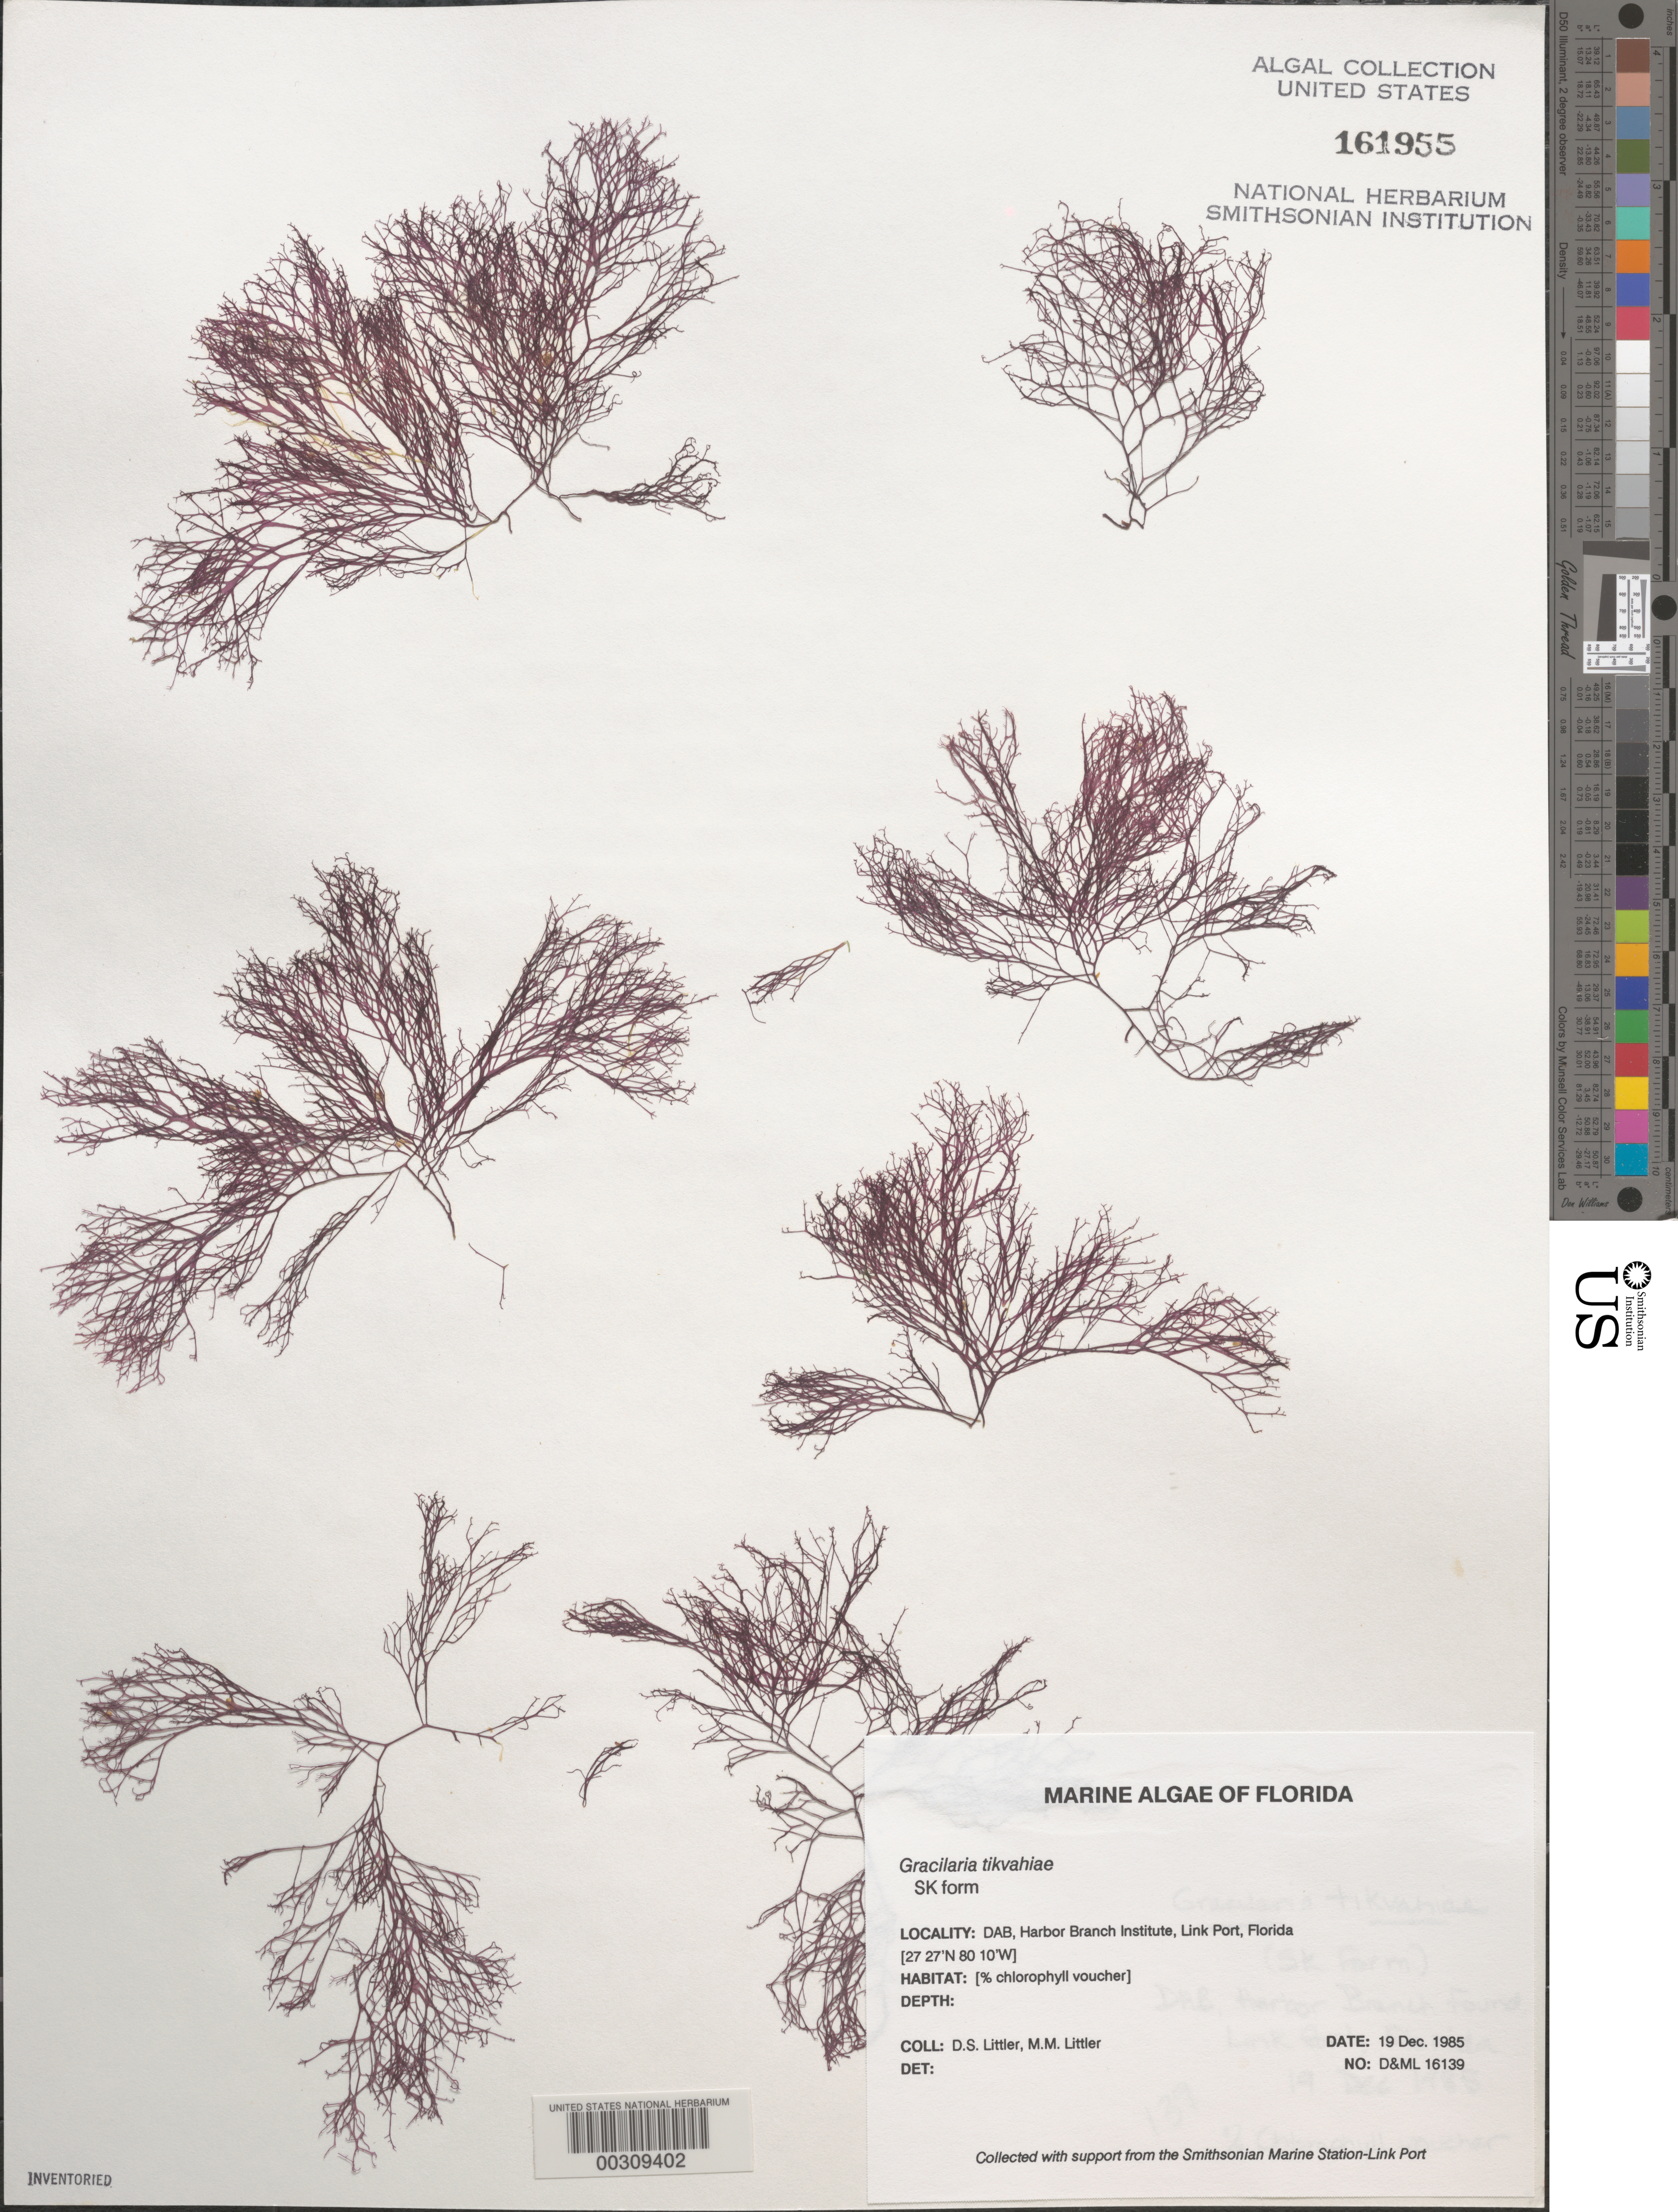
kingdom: Plantae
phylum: Rhodophyta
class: Florideophyceae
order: Gracilariales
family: Gracilariaceae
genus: Gracilaria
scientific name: Gracilaria tikvahiae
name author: McLachlan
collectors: D. S. Littler & M. M. Littler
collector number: D&ML 16139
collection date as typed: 19 Dec 1985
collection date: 1985-12-19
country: United States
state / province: Florida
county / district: Saint Lucie County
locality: Harbor Branch Oceanographic Institutue, Link Port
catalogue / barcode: US 161955